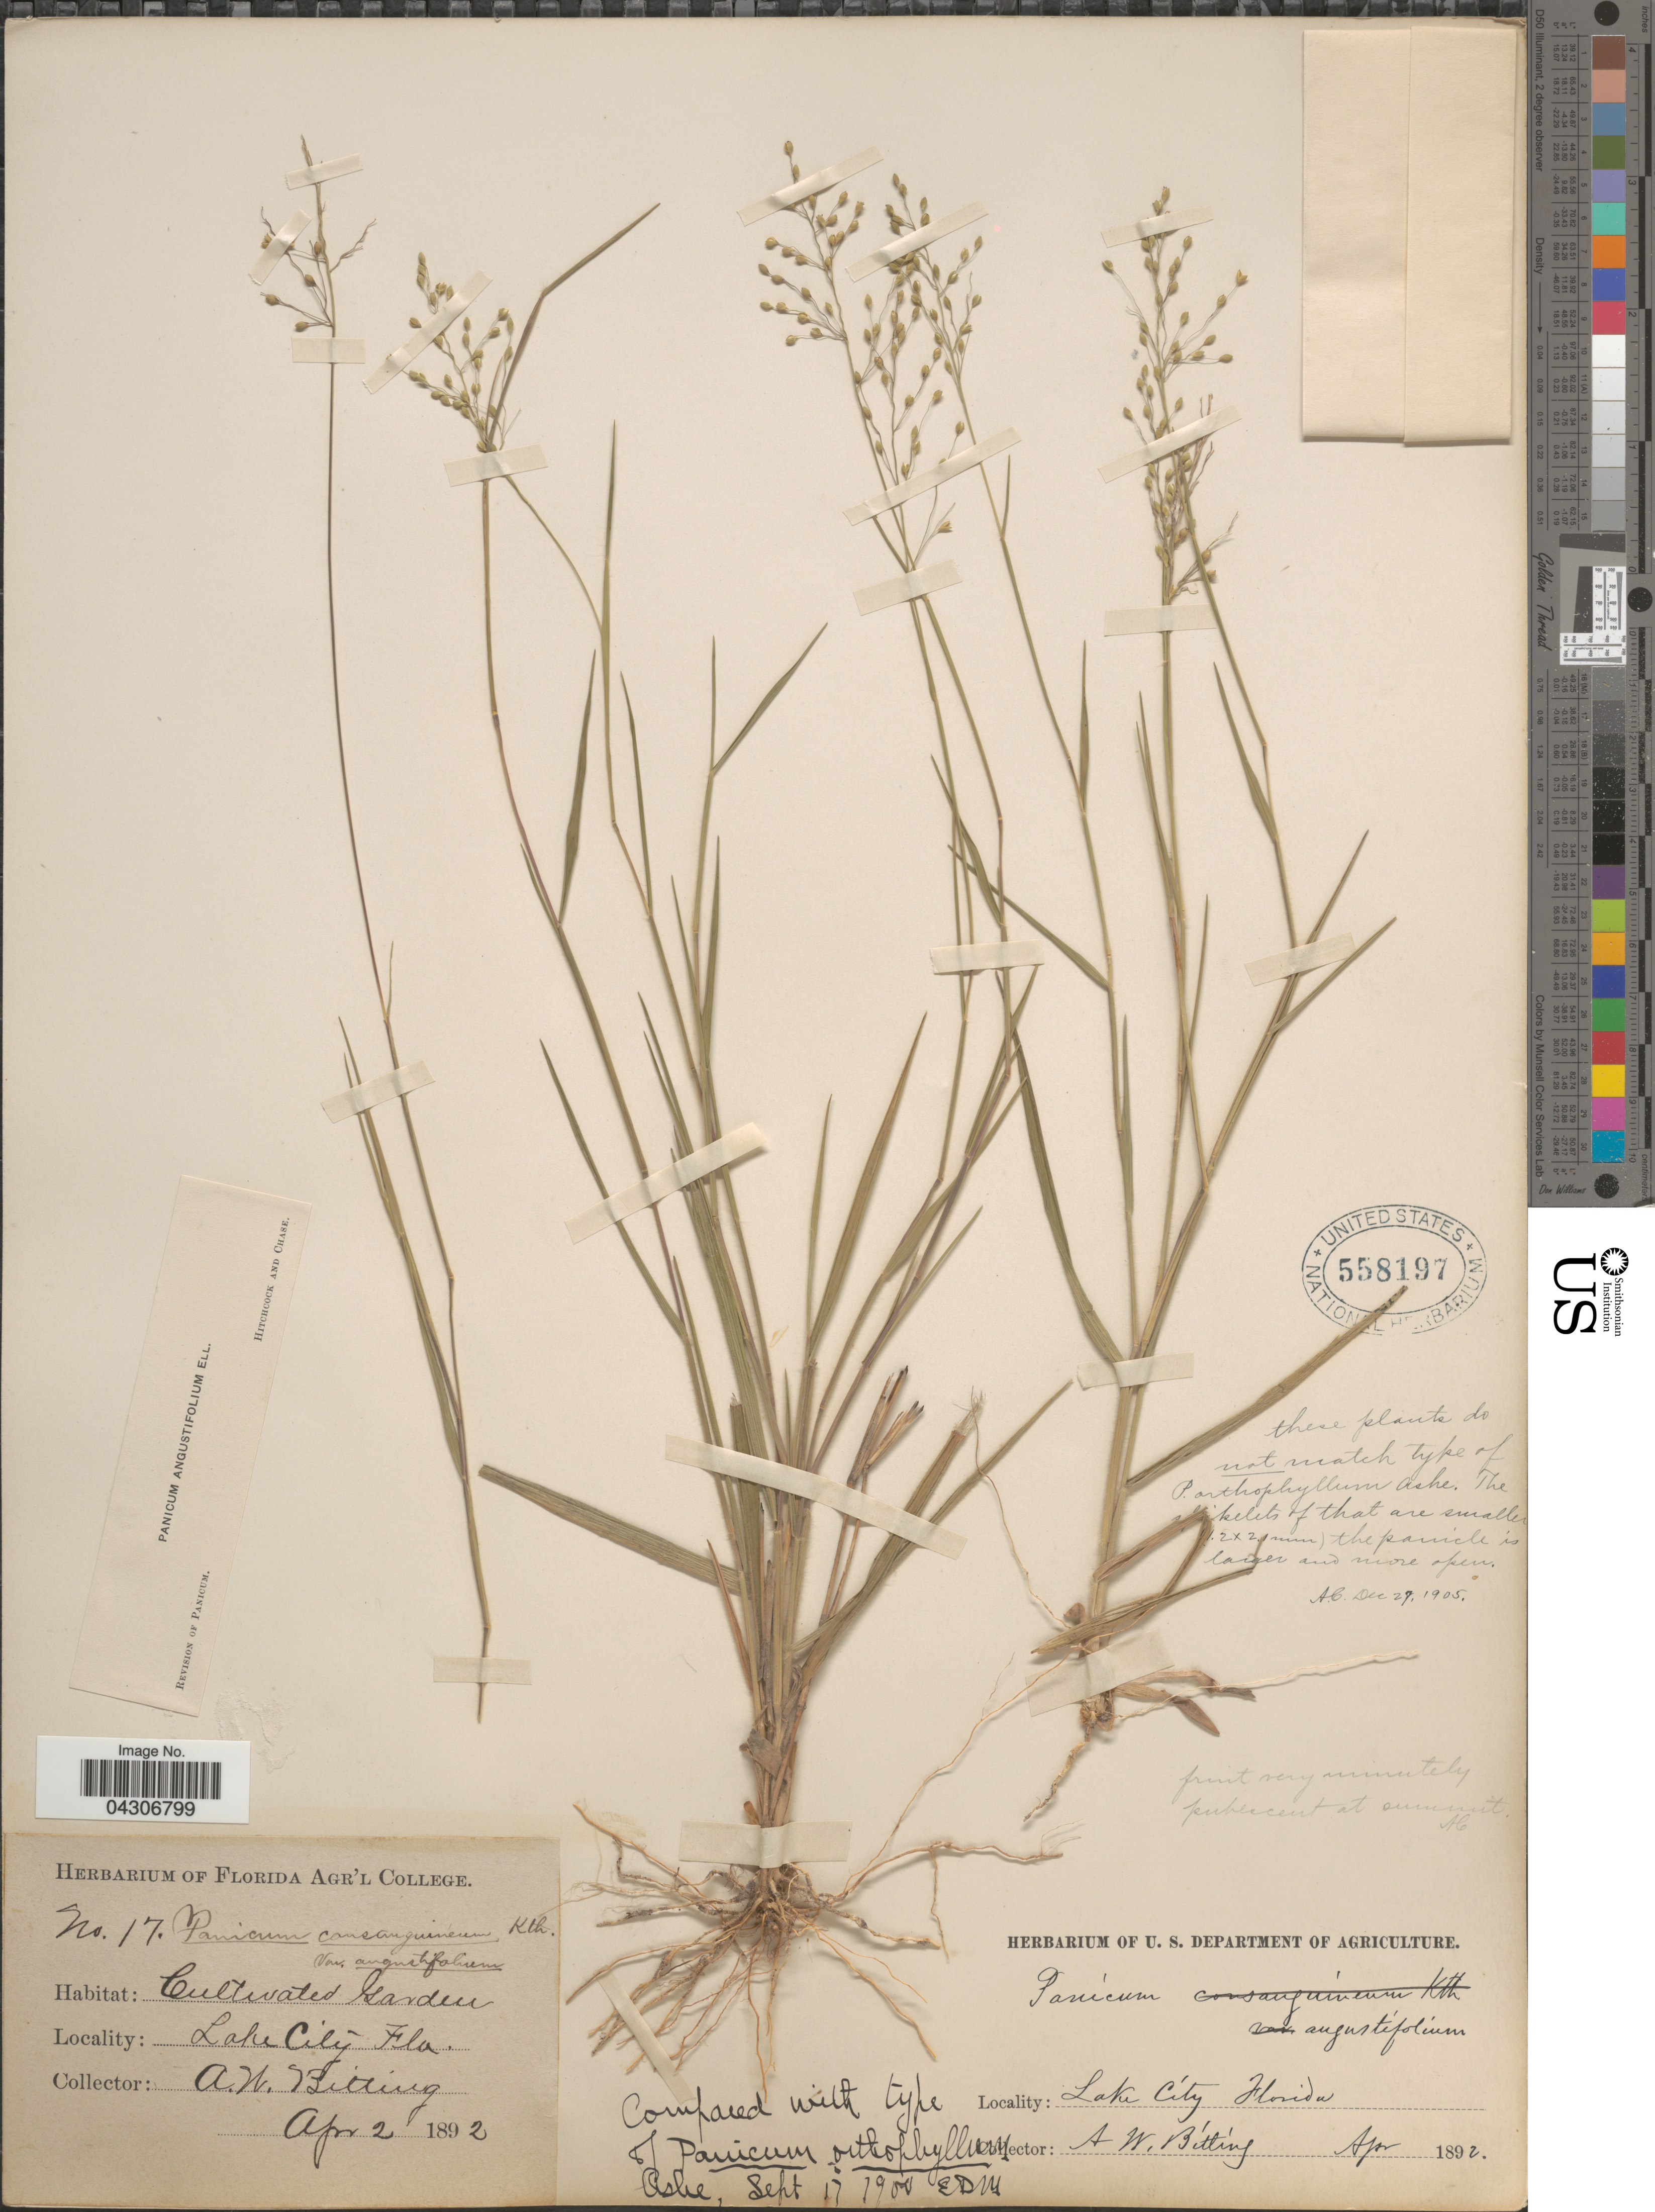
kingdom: Plantae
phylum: Tracheophyta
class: Liliopsida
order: Poales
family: Poaceae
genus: Dichanthelium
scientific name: Dichanthelium aciculare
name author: (Desv. ex Poir.) Gould & C.A. Clark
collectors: A. Bitting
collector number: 17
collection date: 1892-04-02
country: United States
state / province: Florida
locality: Lake City.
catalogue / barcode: US 558197